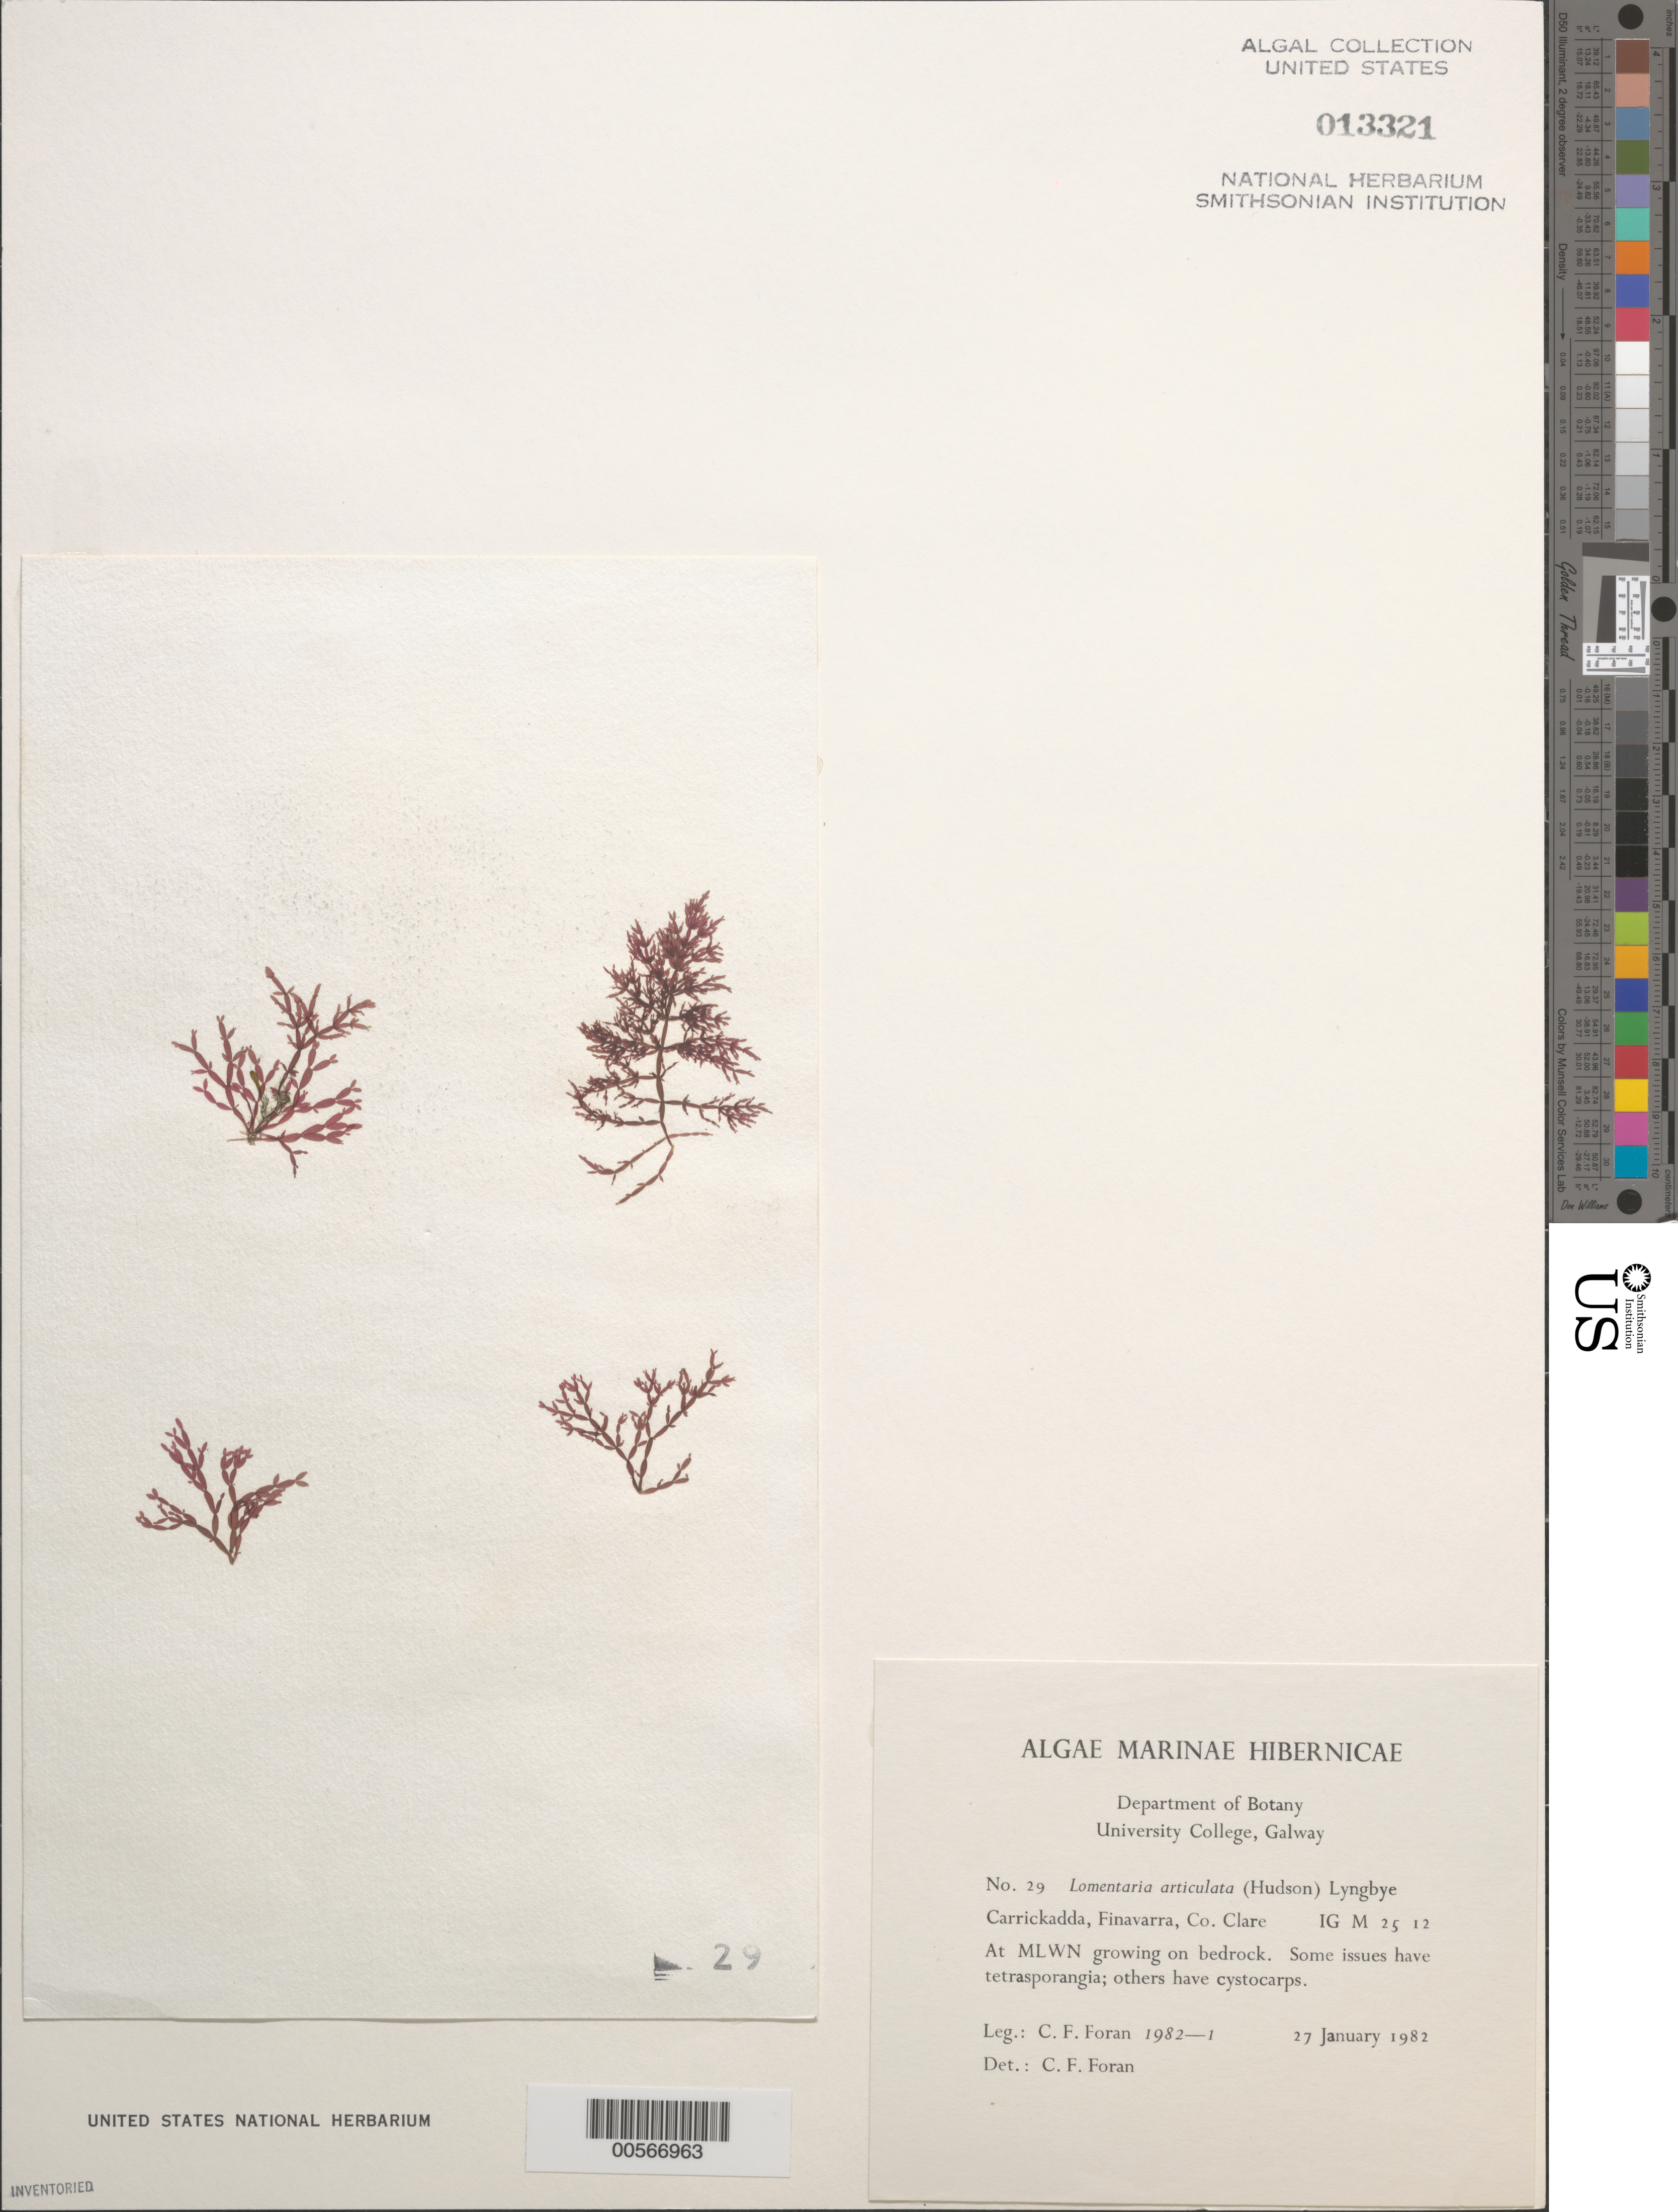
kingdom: Plantae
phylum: Rhodophyta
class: Florideophyceae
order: Rhodymeniales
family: Lomentariaceae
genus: Lomentaria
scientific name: Lomentaria articulata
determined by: Foran, C. F.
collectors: C. Foran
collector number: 1982-1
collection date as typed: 27 Jan 1982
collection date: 1982-01-27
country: Ireland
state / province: Munster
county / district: Clare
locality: Carrickadda, Finavarra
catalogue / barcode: US 13321